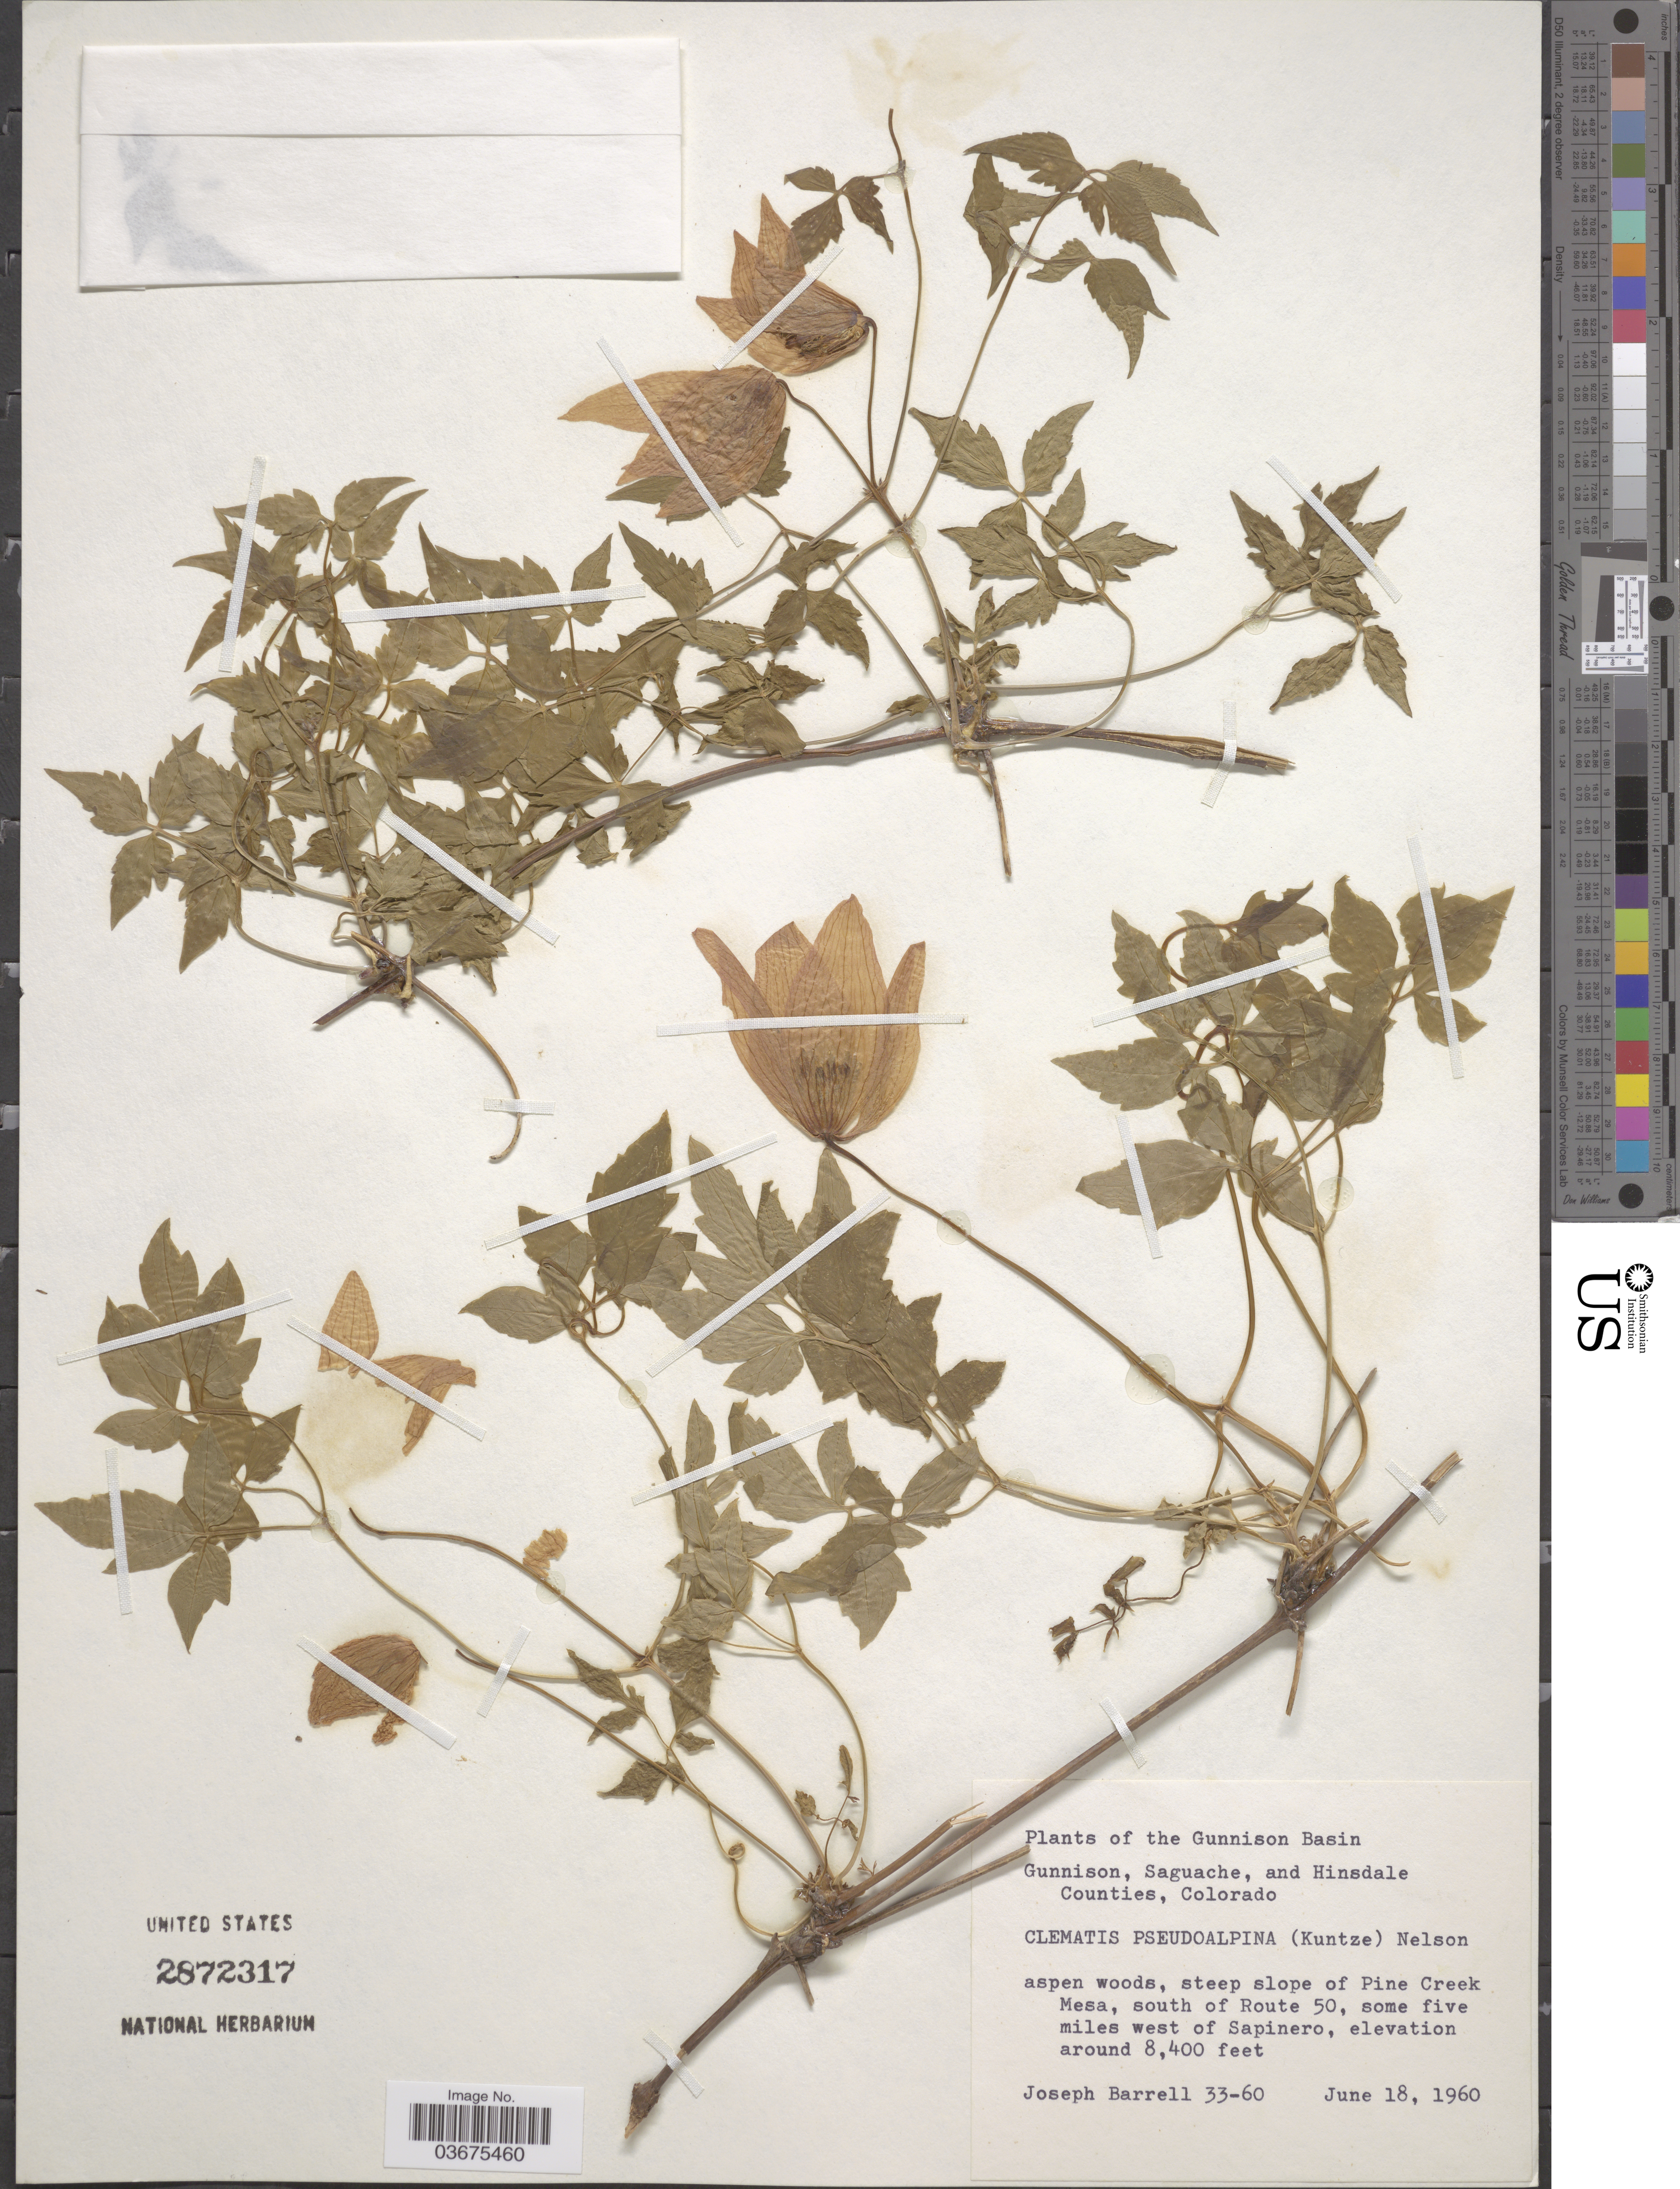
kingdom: Plantae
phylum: Tracheophyta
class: Magnoliopsida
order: Ranunculales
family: Ranunculaceae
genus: Clematis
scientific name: Clematis pseudoalpina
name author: (Kuntze) A. Nelson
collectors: J. Barrell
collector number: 33-60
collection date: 1960-06-18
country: United States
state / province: Colorado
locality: The Gunnison Basin. Steep slope of Pine Creek Mesa, south of Route 50, some five miles west of Sapinero.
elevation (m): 2560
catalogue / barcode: US 2872317